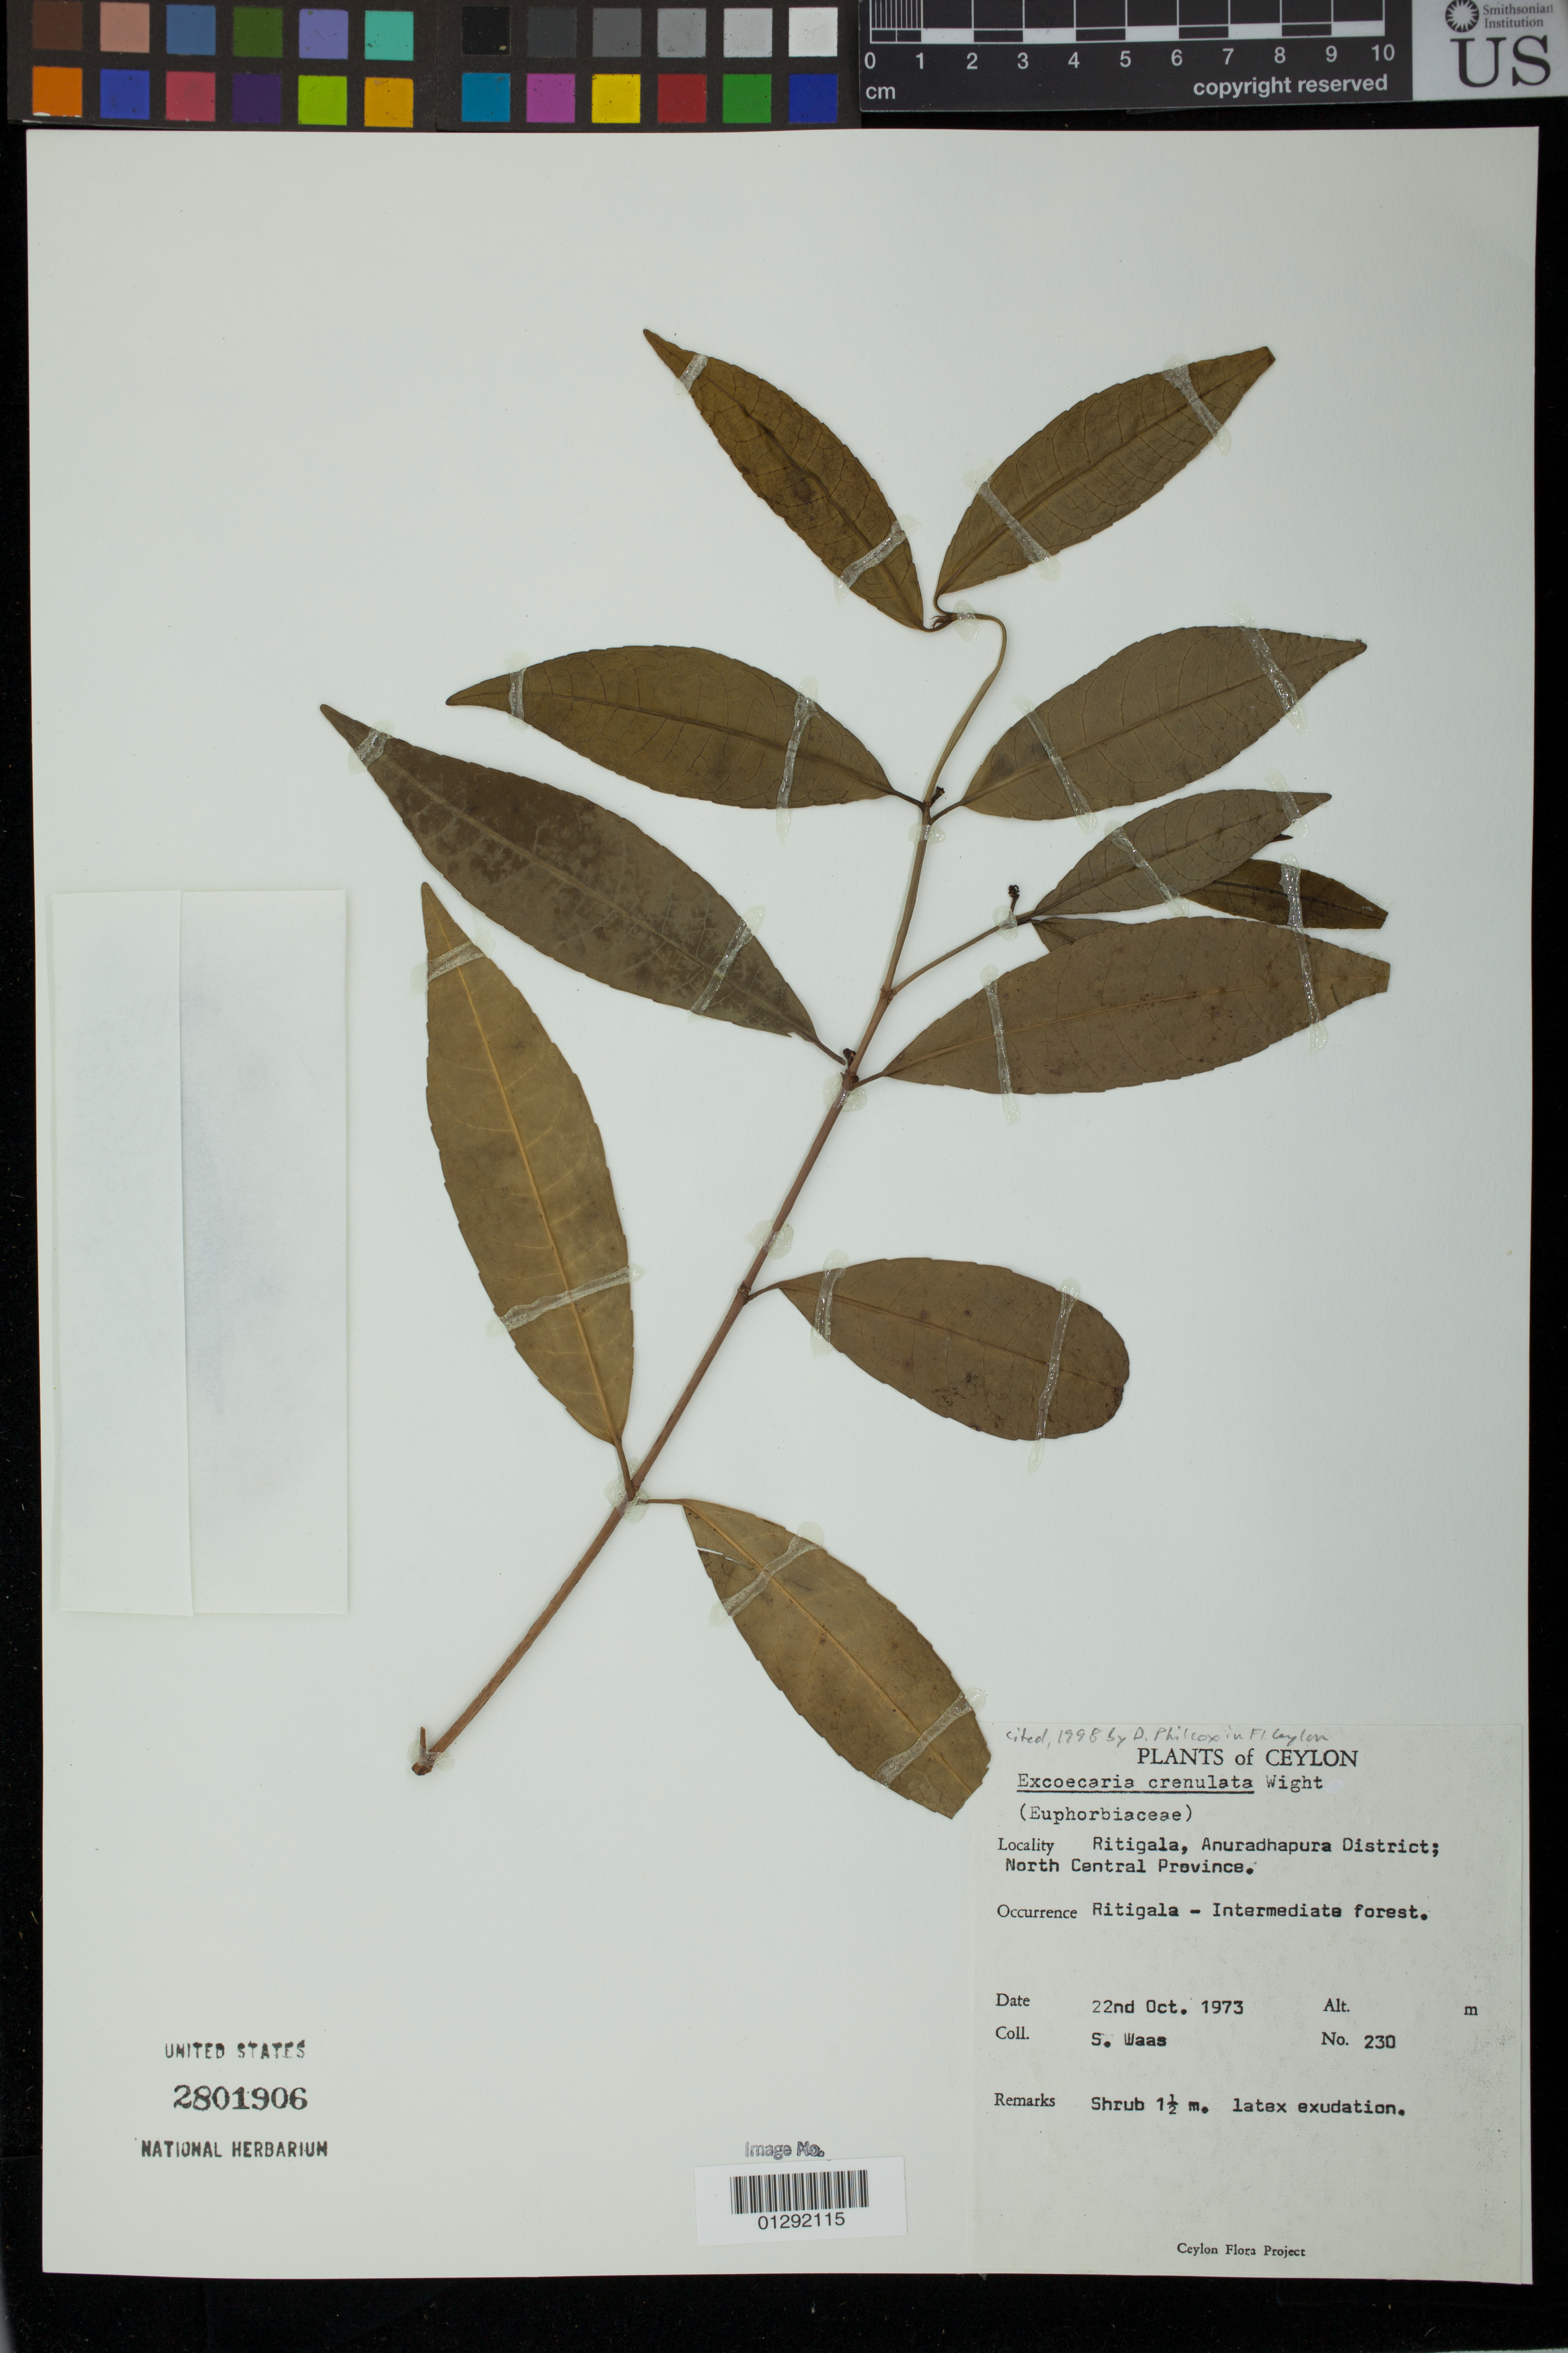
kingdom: Plantae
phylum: Tracheophyta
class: Magnoliopsida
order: Malpighiales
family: Euphorbiaceae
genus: Excoecaria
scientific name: Excoecaria crenulata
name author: Wight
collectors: S. Waas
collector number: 230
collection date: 1973-10-22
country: Sri Lanka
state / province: North Central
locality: Ceylon: Ritigala, Anuradhapura District.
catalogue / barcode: US 2801906